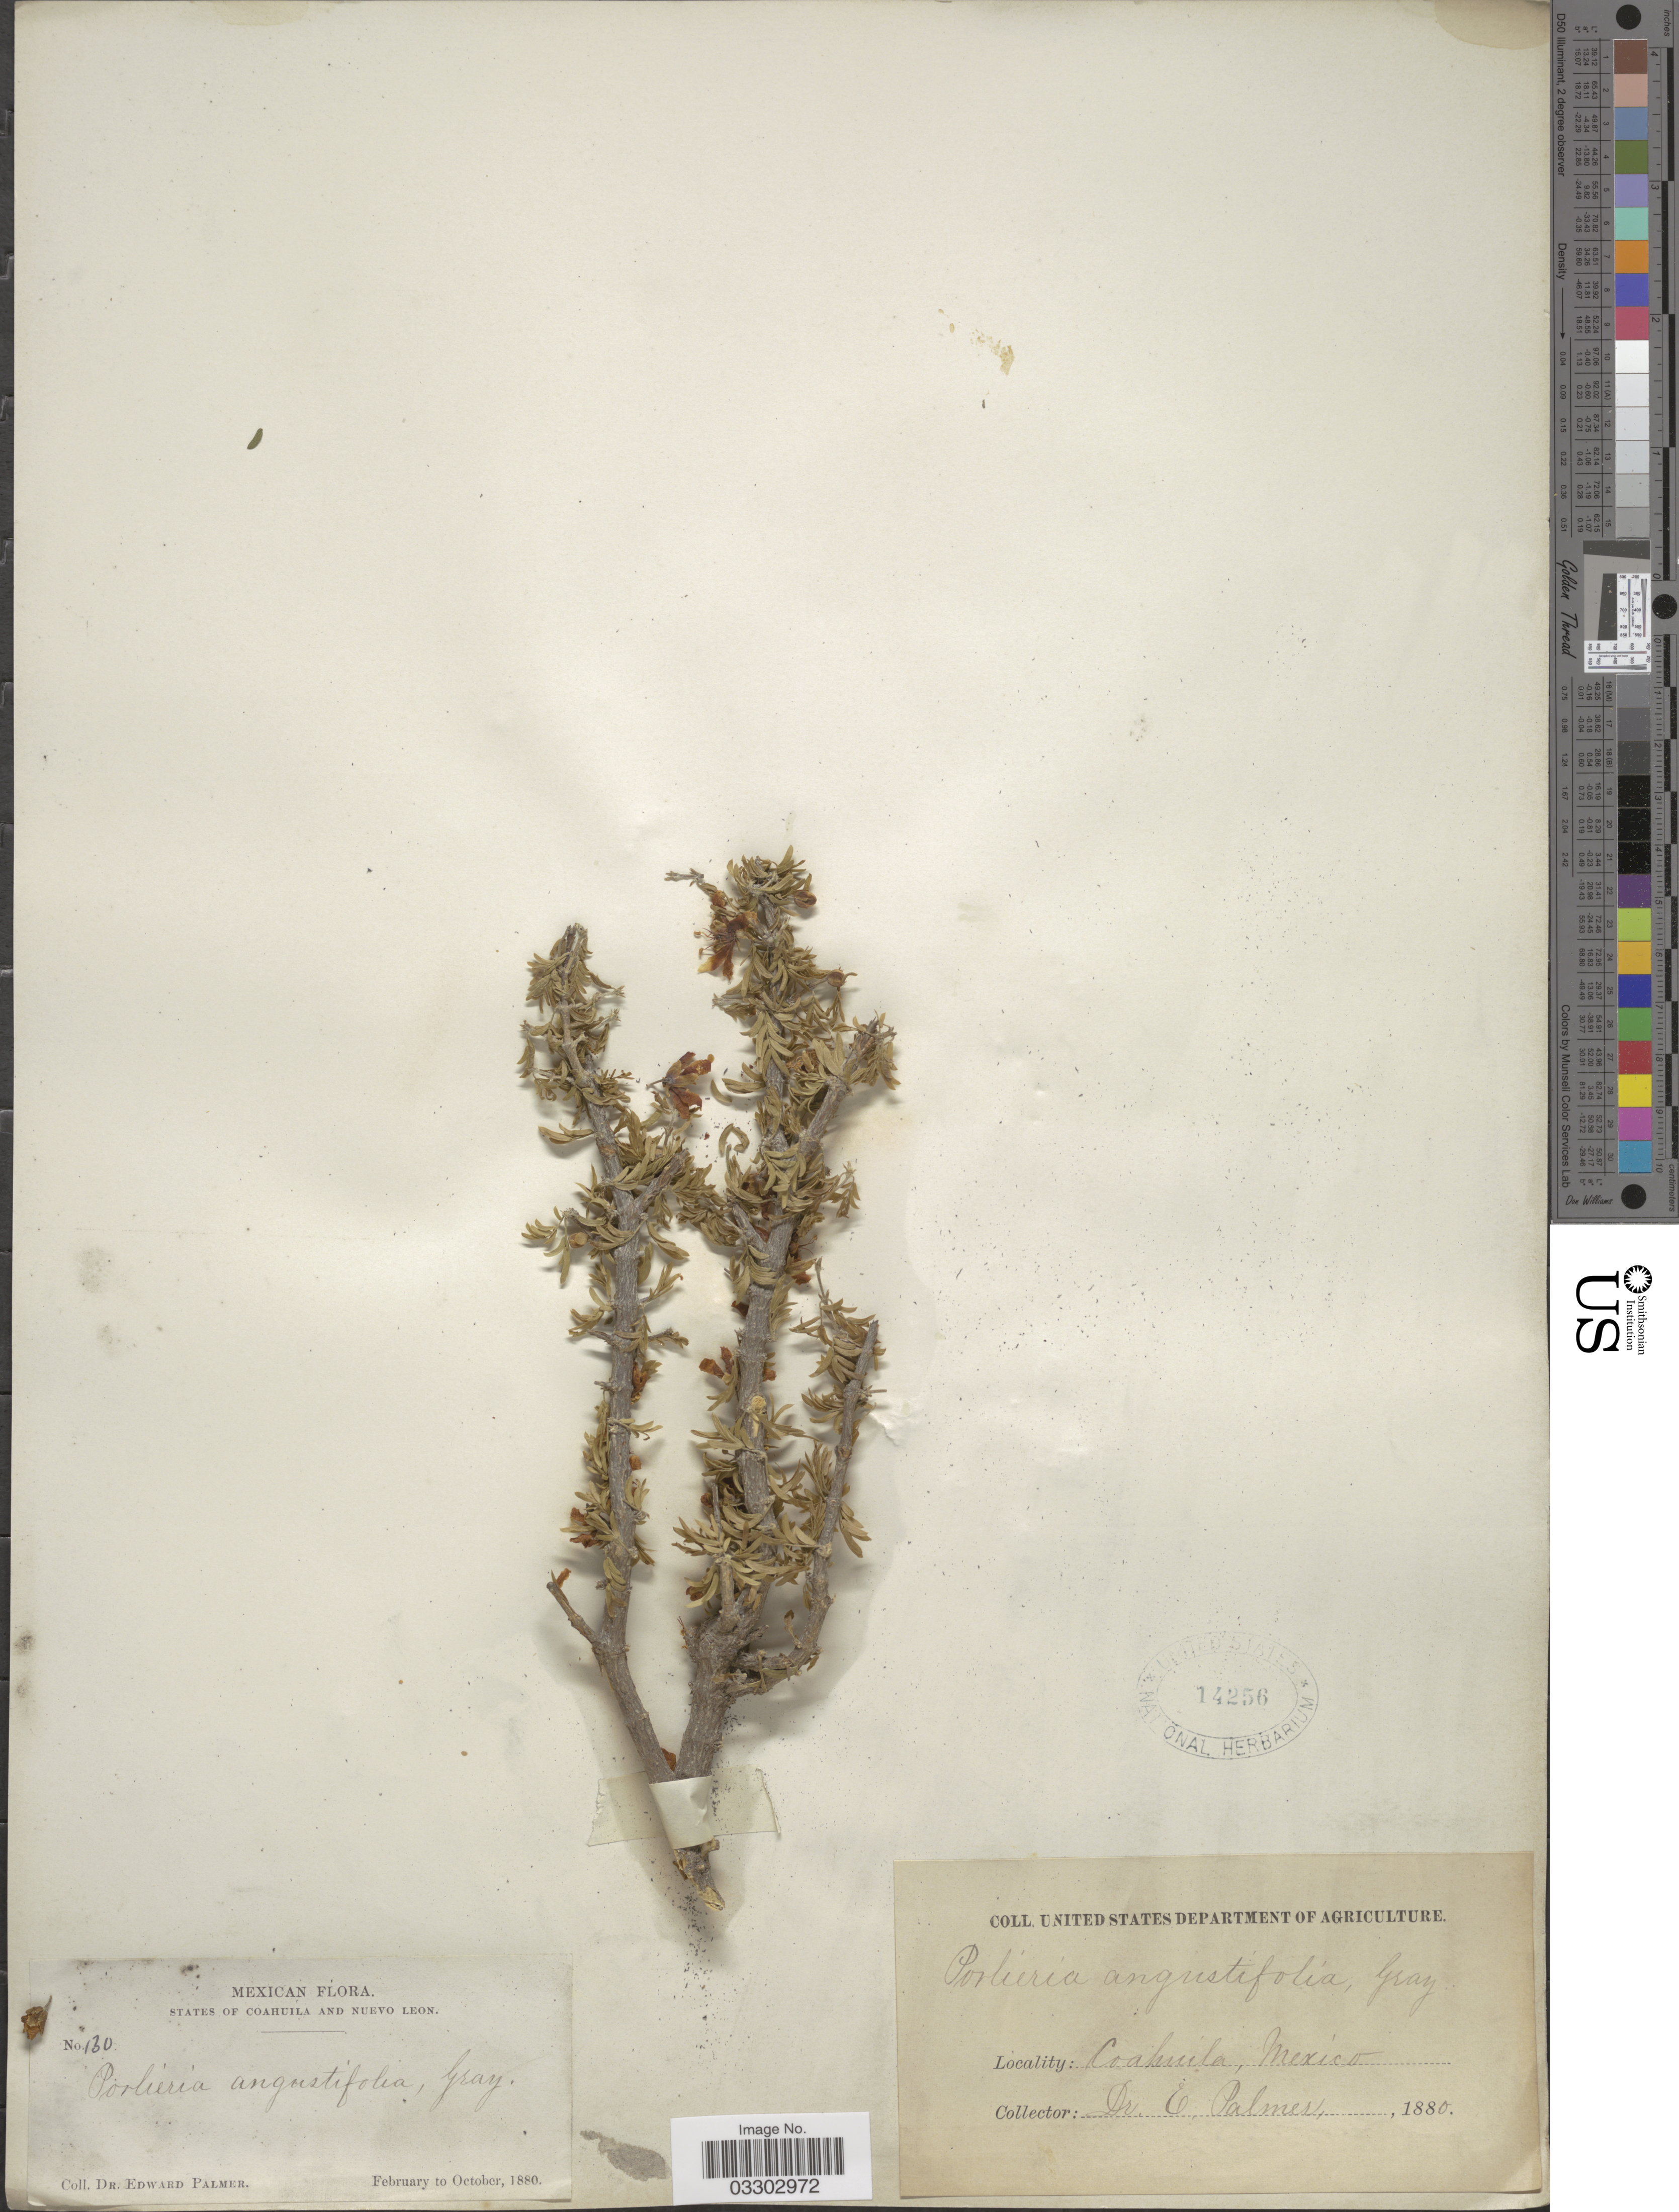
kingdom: Plantae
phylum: Tracheophyta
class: Magnoliopsida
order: Zygophyllales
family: Zygophyllaceae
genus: Guaiacum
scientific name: Guaiacum angustifolium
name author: Engelm.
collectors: E. Palmer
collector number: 130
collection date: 1880-02/1880-10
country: Mexico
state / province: Coahuila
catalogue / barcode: US 14256